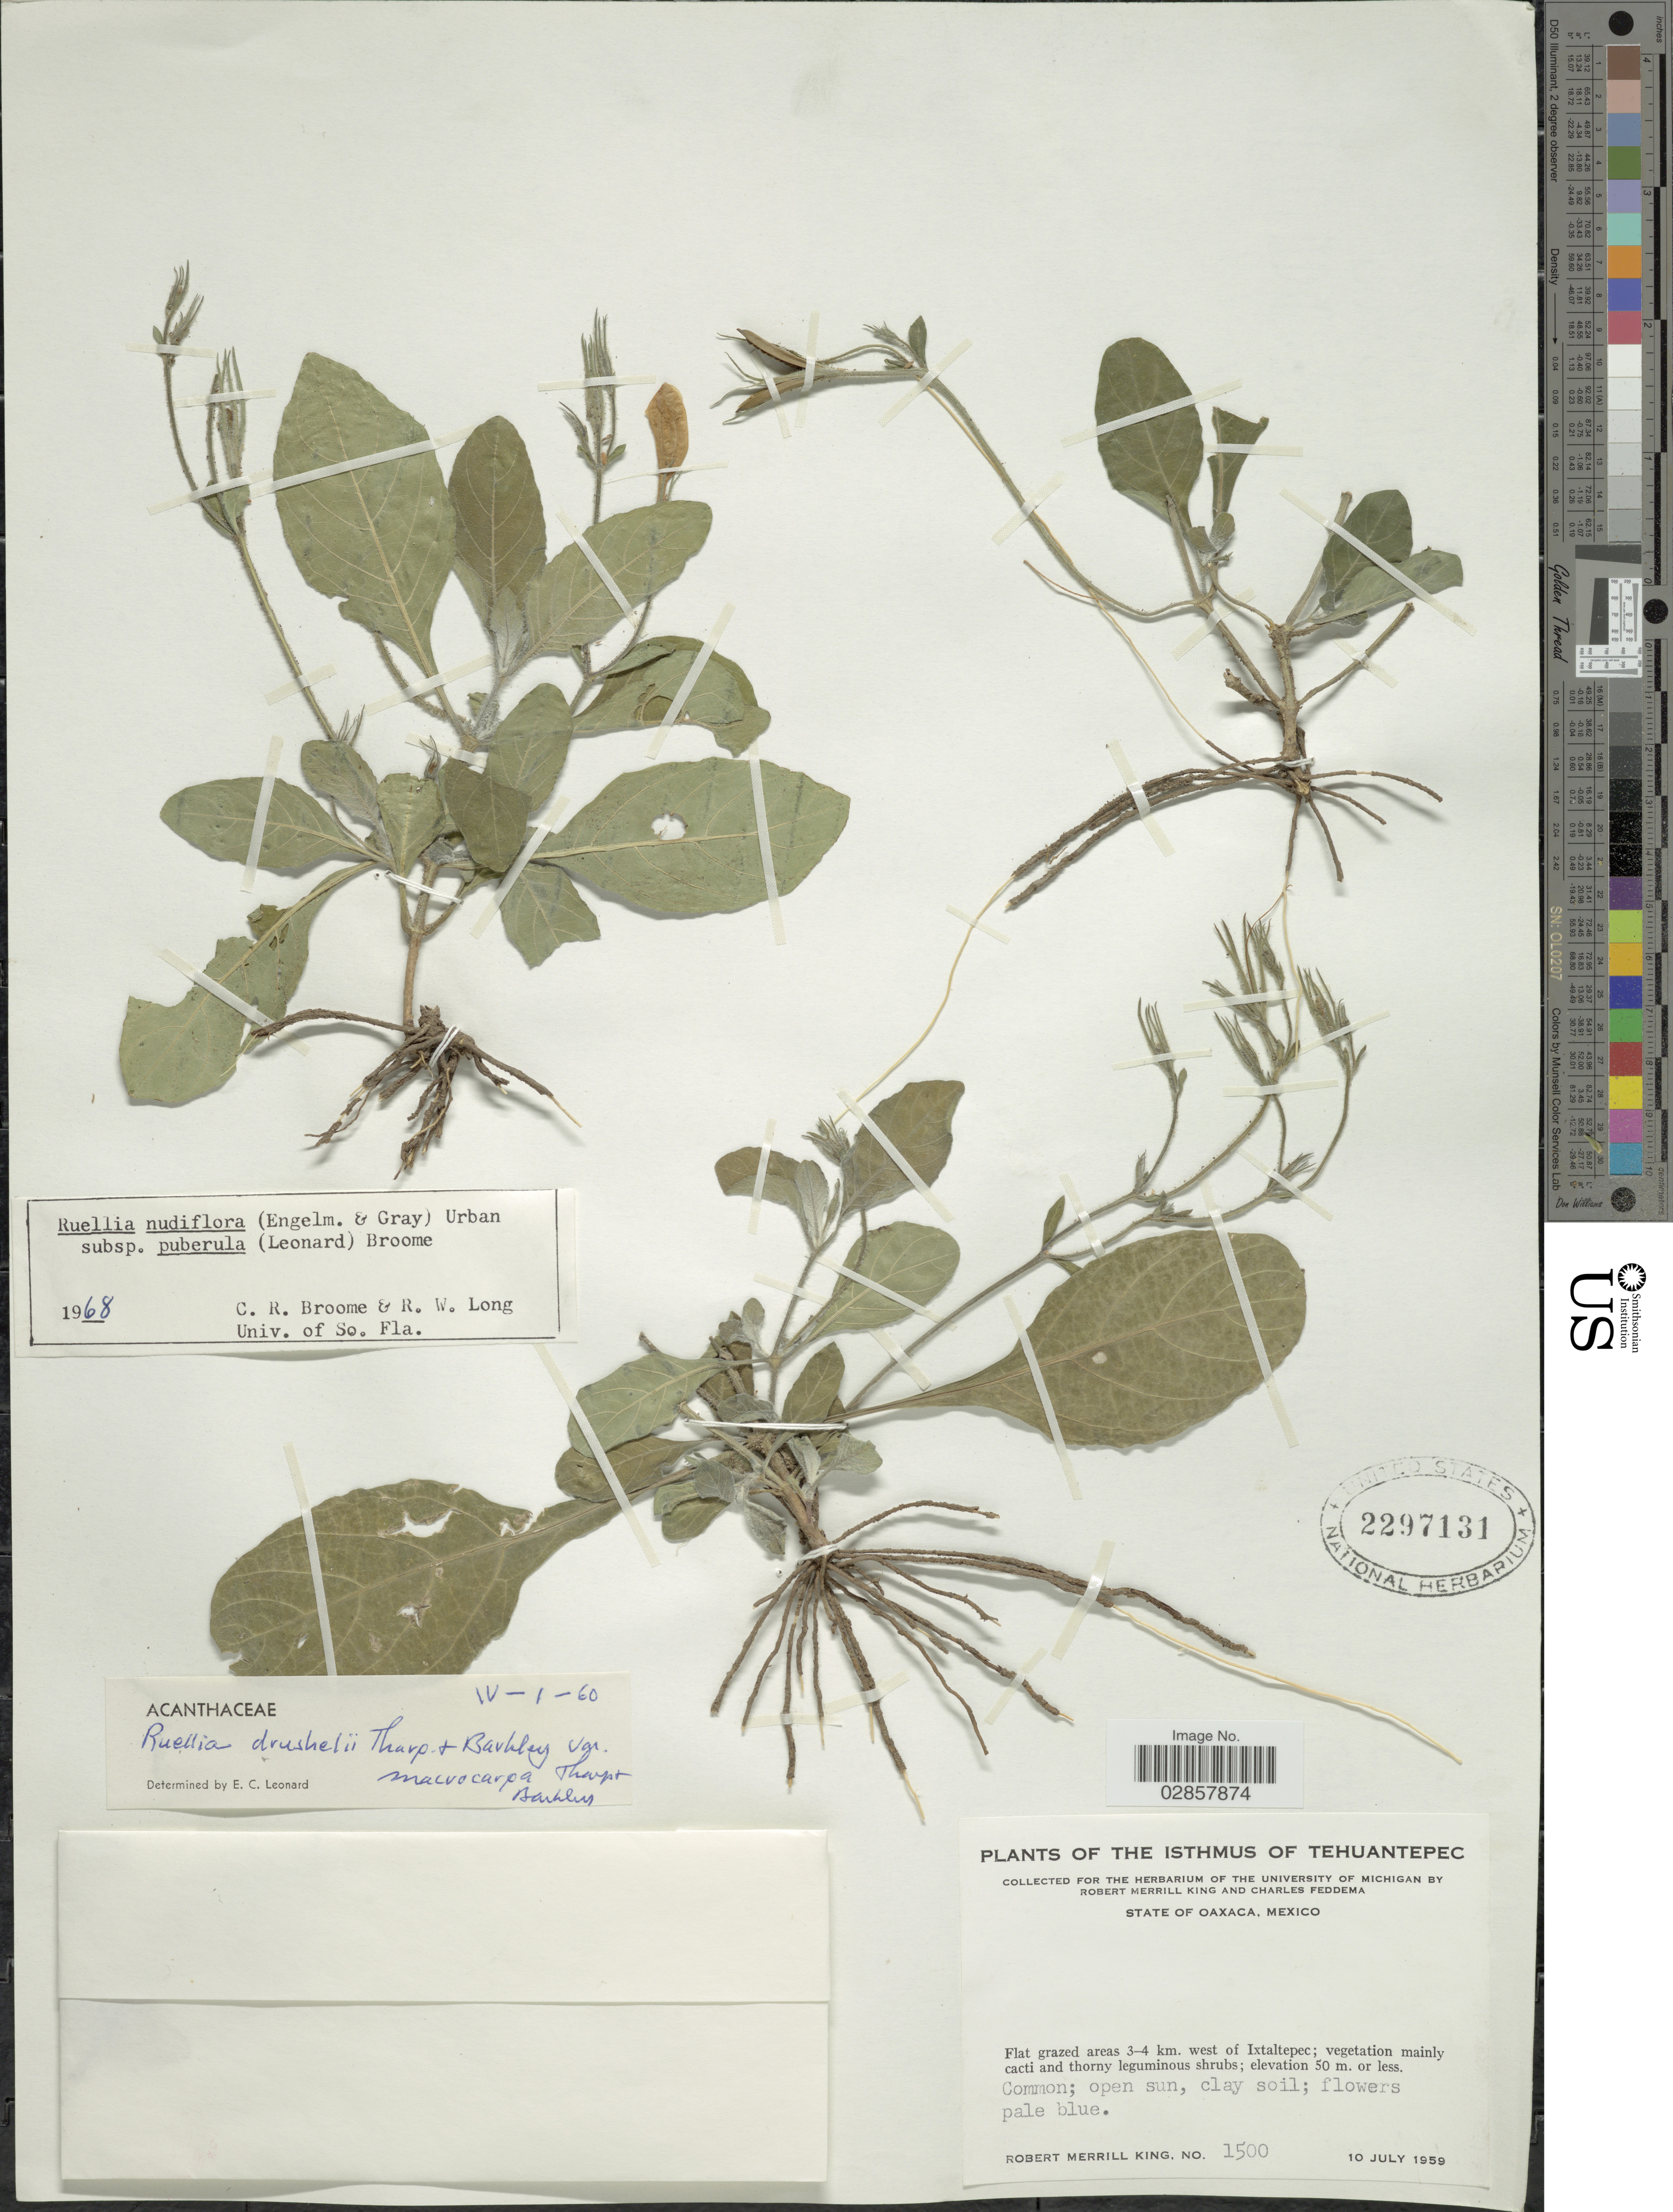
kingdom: Plantae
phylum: Tracheophyta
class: Magnoliopsida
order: Lamiales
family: Acanthaceae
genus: Ruellia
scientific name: Ruellia nudiflora var. puberula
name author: Leonard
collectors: R. M. King & C. Feddema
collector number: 1500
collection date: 1959-07-10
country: Mexico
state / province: Oaxaca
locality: Isthmus of Tehuantepec. Flat grazed areas 3-4 km. west of Ixtaltepec.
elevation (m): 50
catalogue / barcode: US 2297131